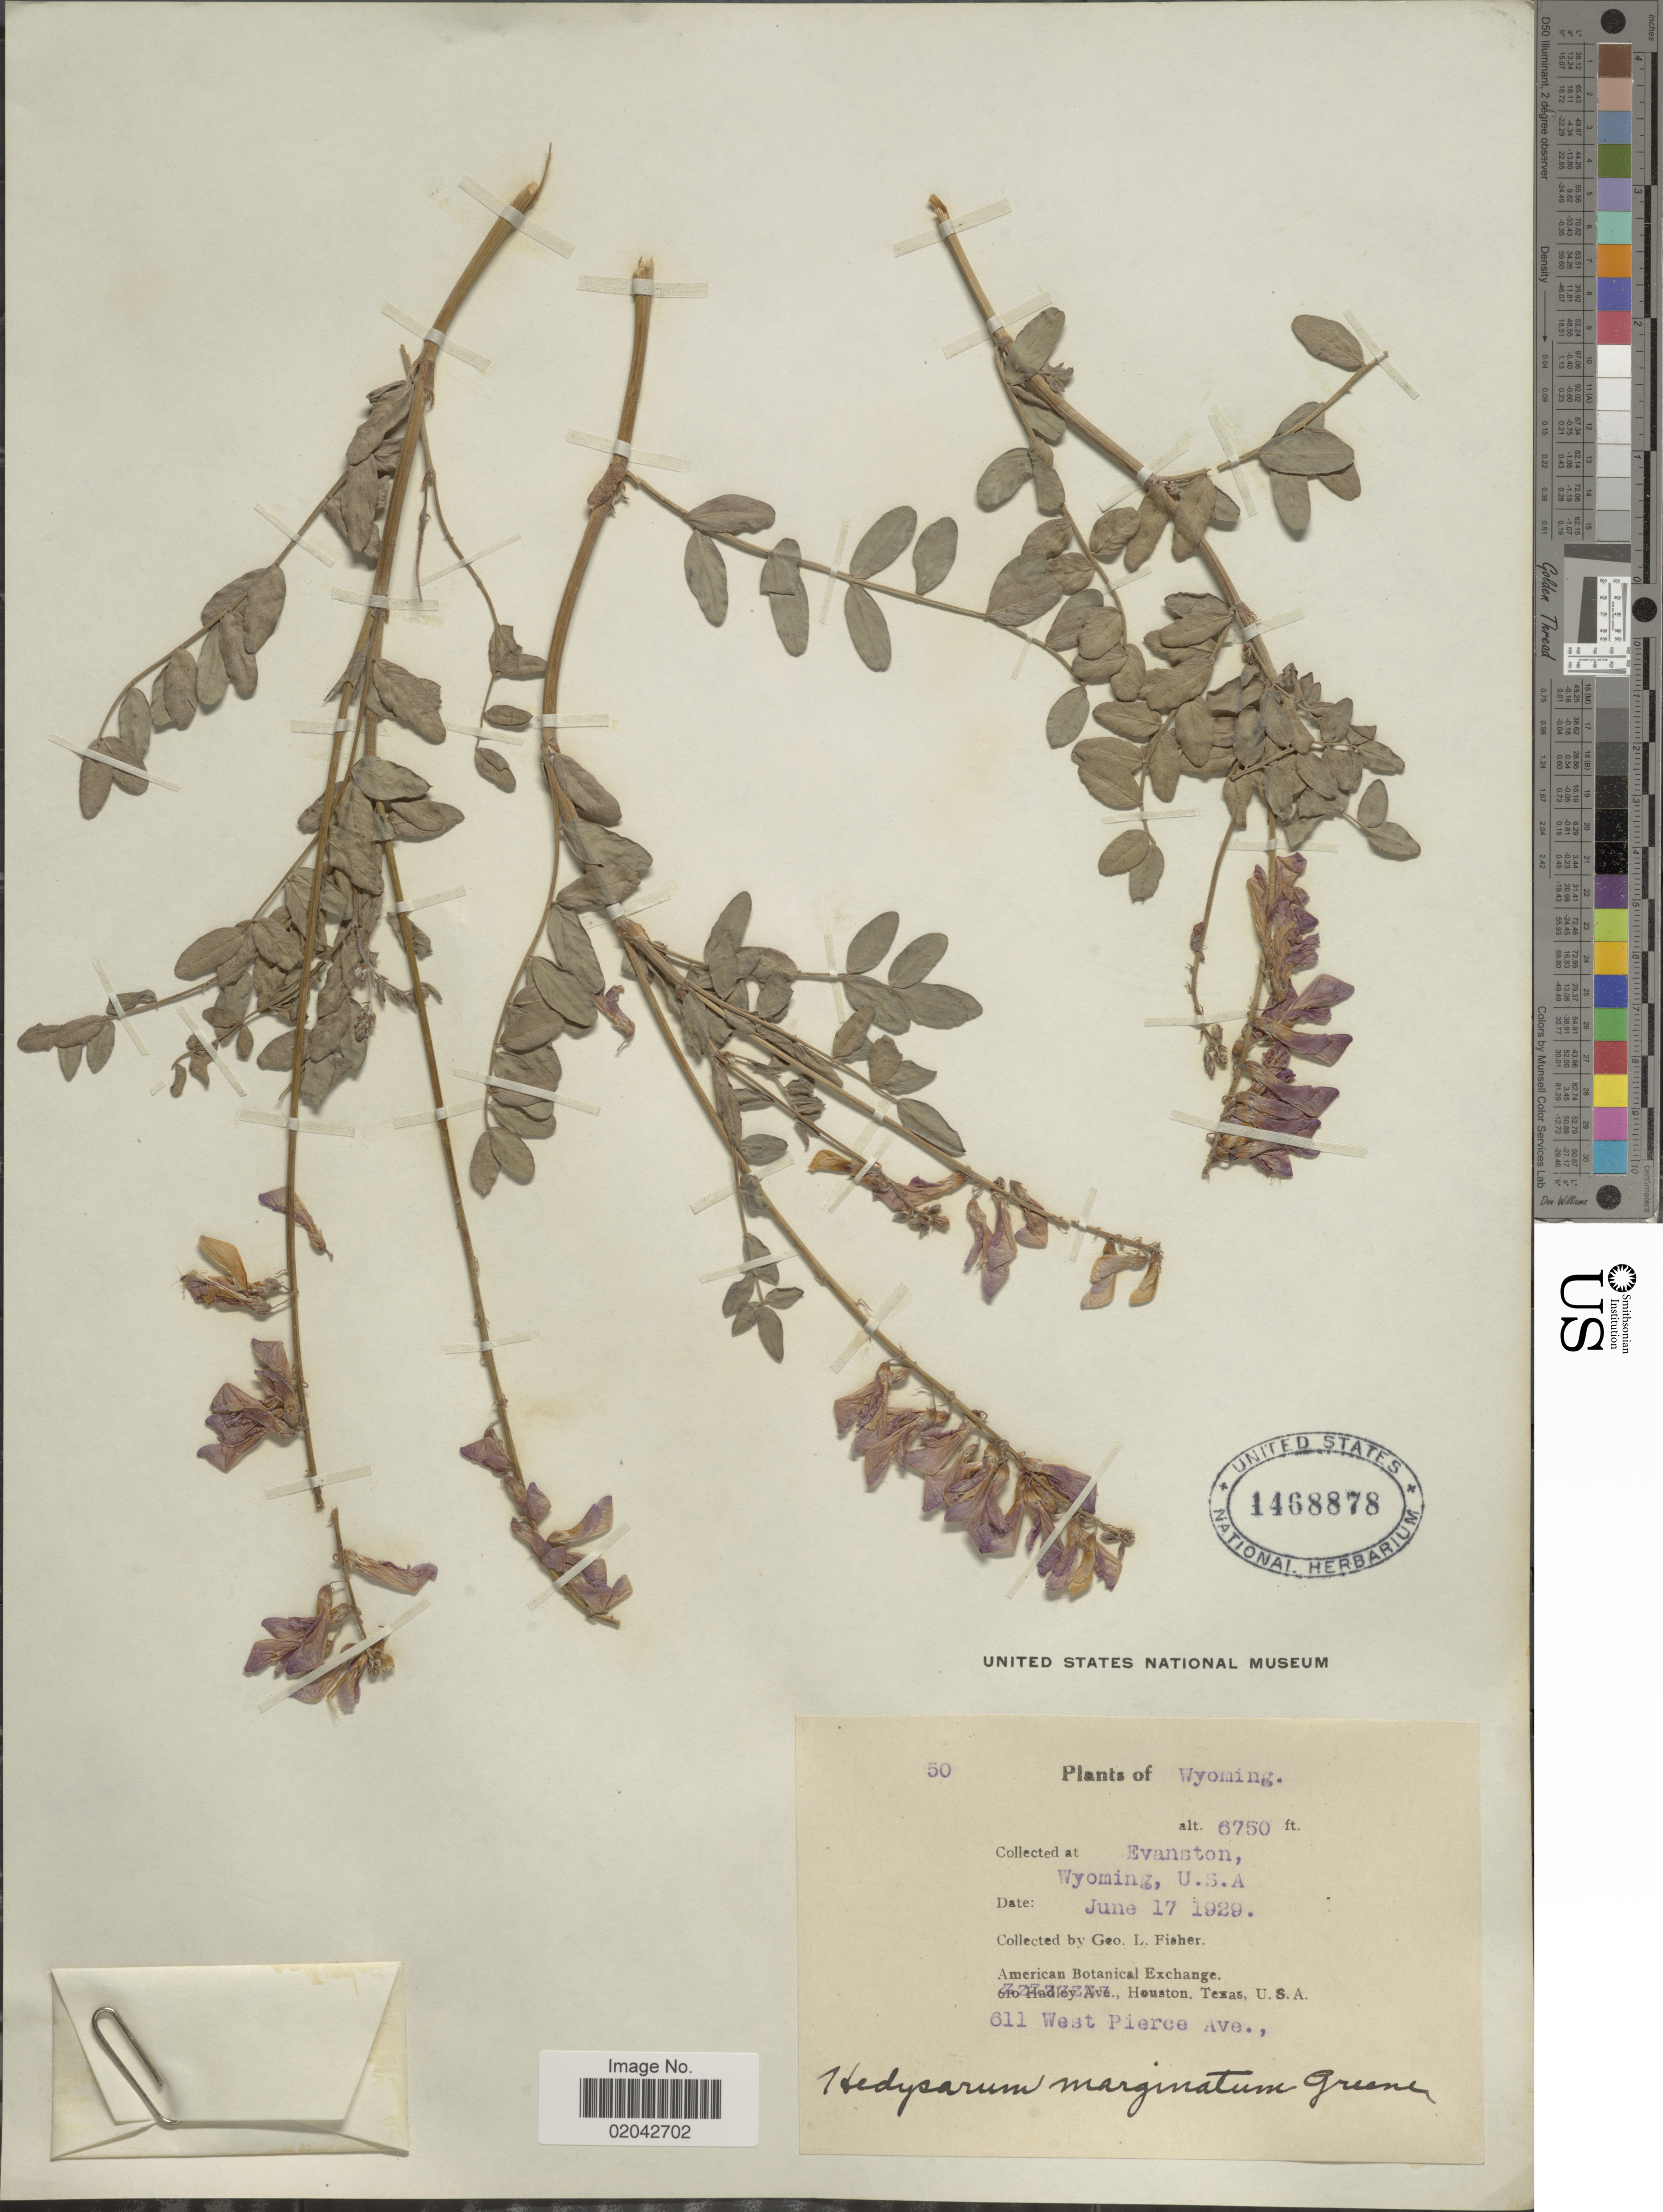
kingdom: Plantae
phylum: Tracheophyta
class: Magnoliopsida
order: Fabales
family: Fabaceae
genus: Hedysarum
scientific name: Hedysarum marginatum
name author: Greene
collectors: G. L. Fisher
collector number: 50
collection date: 1929-06-17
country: United States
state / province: Wyoming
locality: Evanston.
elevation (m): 2057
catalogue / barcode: US 1468878